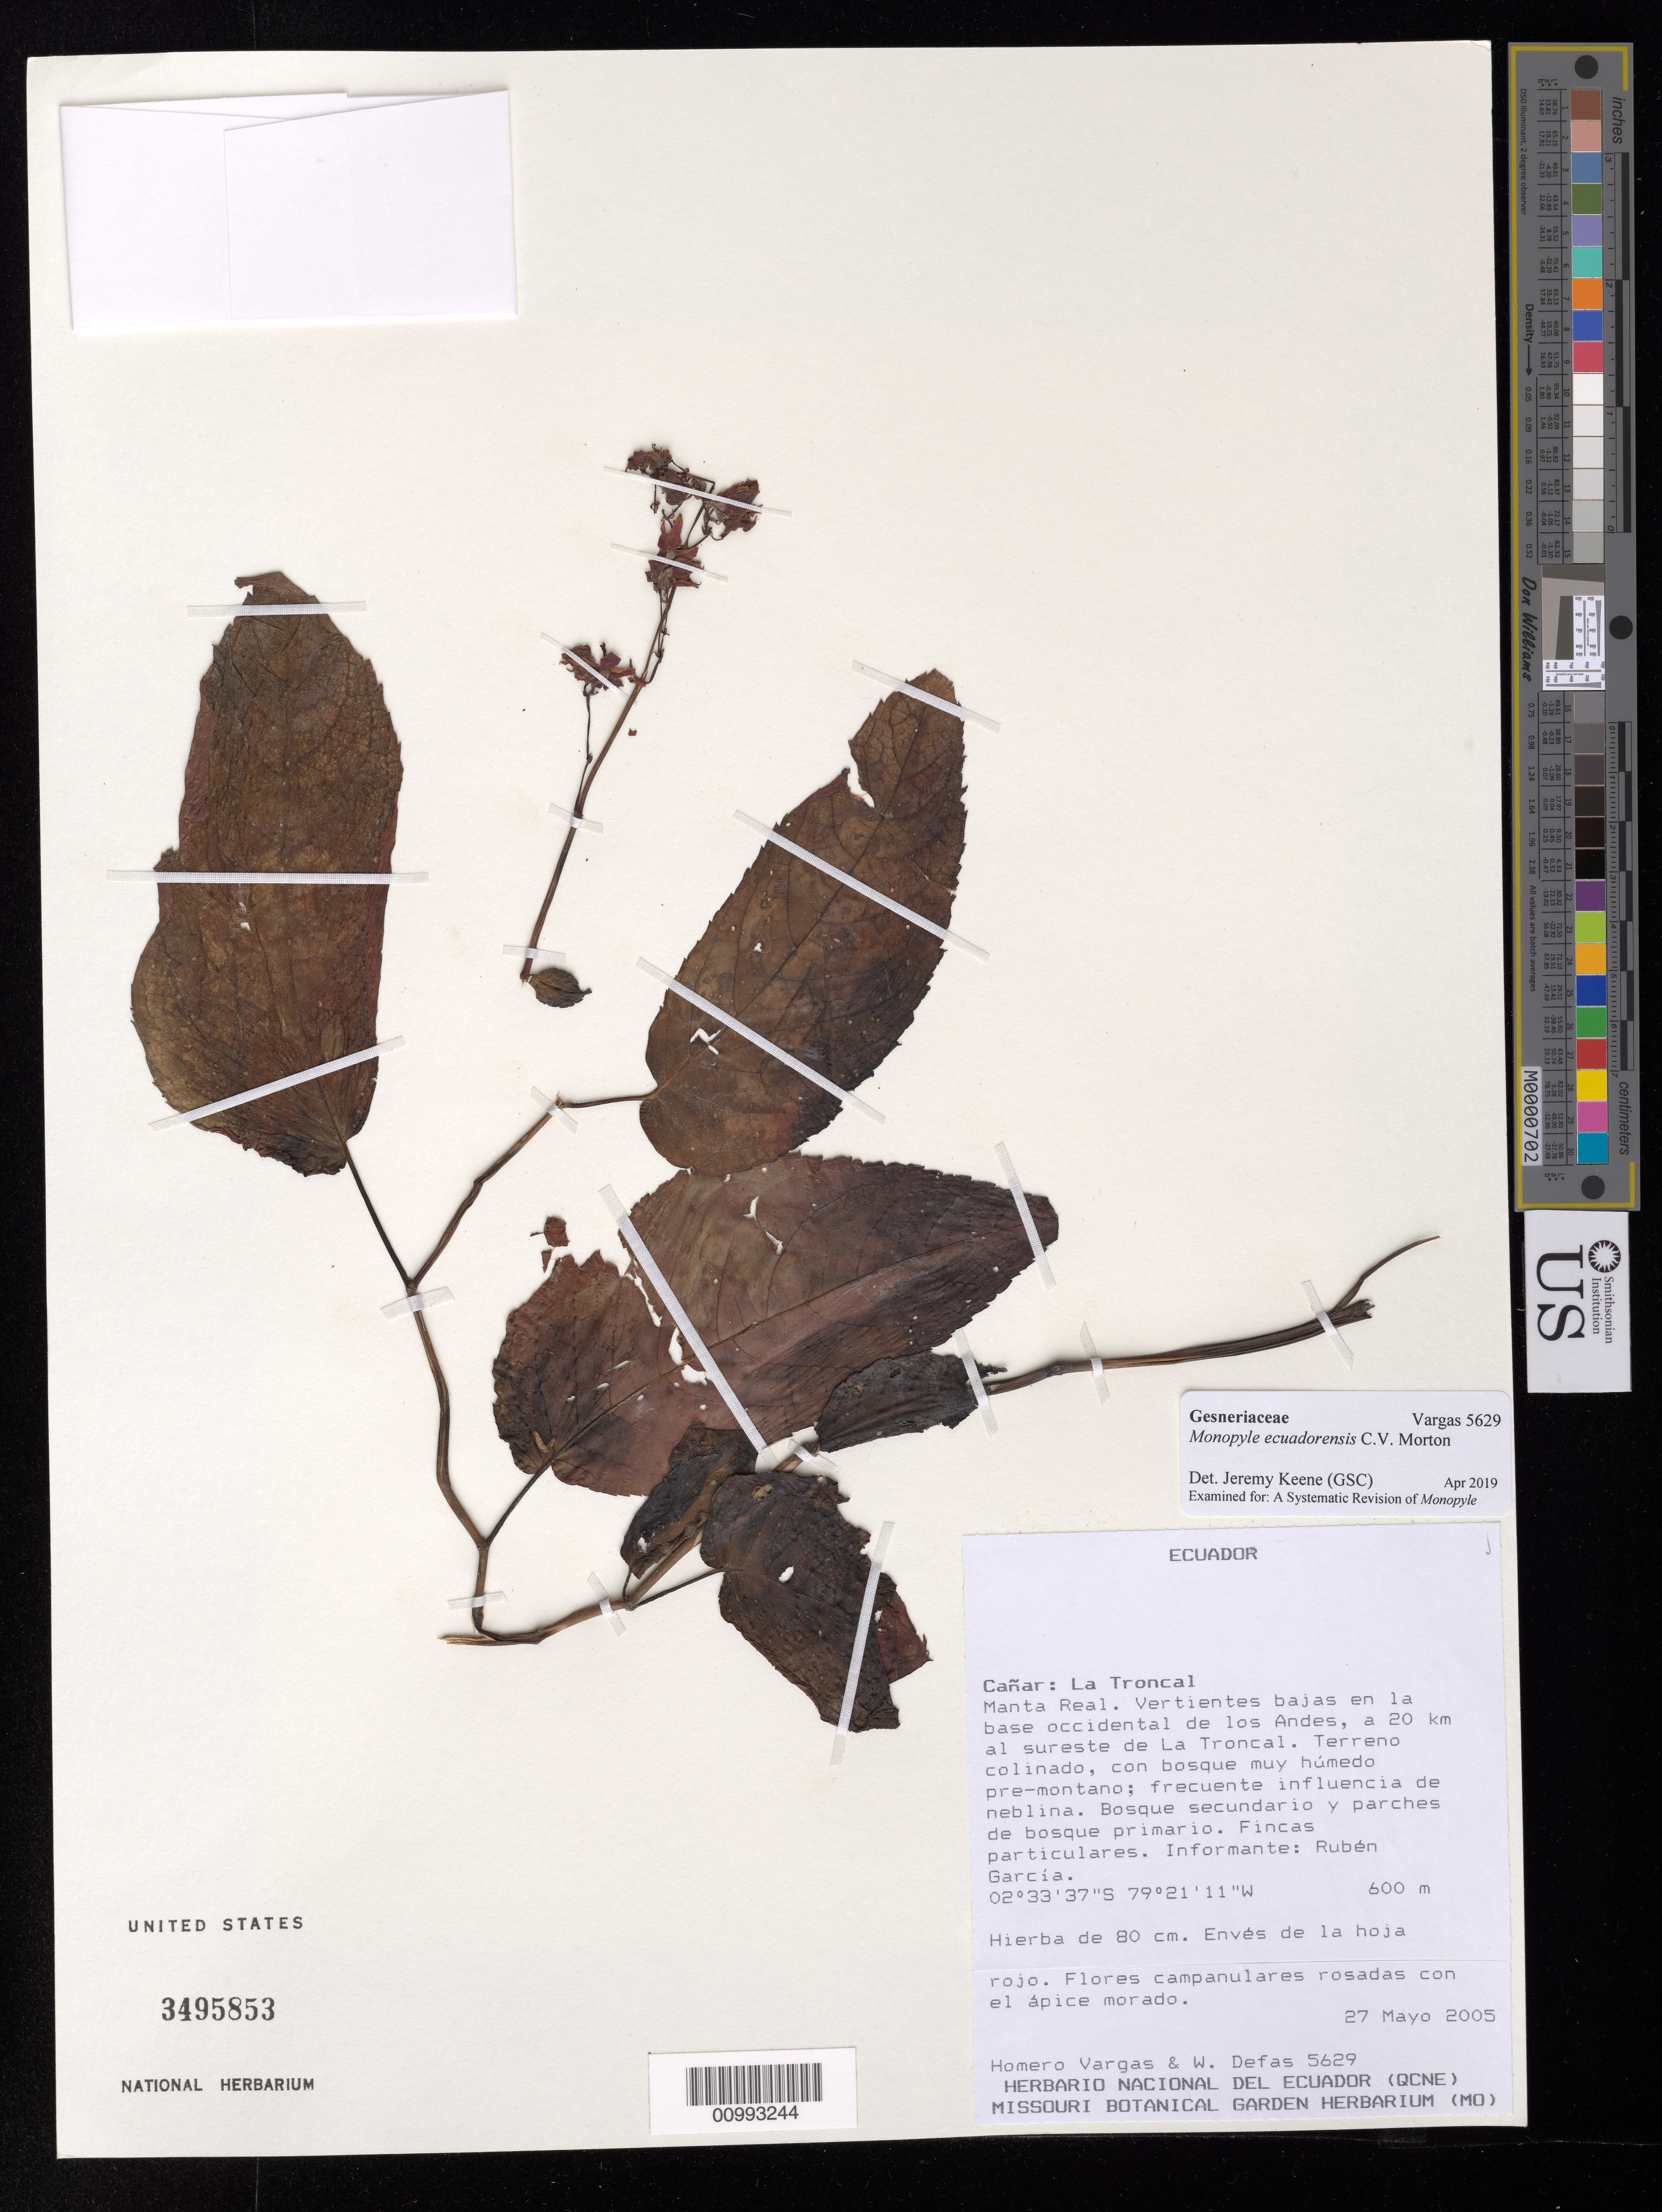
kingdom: Plantae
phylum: Tracheophyta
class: Magnoliopsida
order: Lamiales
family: Gesneriaceae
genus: Monopyle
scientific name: Monopyle ecuadorensis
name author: C.V. Morton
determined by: Keene, J.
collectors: H. Vargas & W. Defas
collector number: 5629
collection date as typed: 27 May 2005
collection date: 2005-05-27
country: Ecuador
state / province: Cañar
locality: Cañar: La Troncal. Manta Real. Vertientes bajas en la base occidental de los Andes, a 20 km al sureste de La Troncal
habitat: Terreno colinado, con bosque muy húmedo pre-montano; frecuente influencia de neblina. Bosque secundario y parches de bosque primario. Fincas particulares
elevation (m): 600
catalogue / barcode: US 3495853